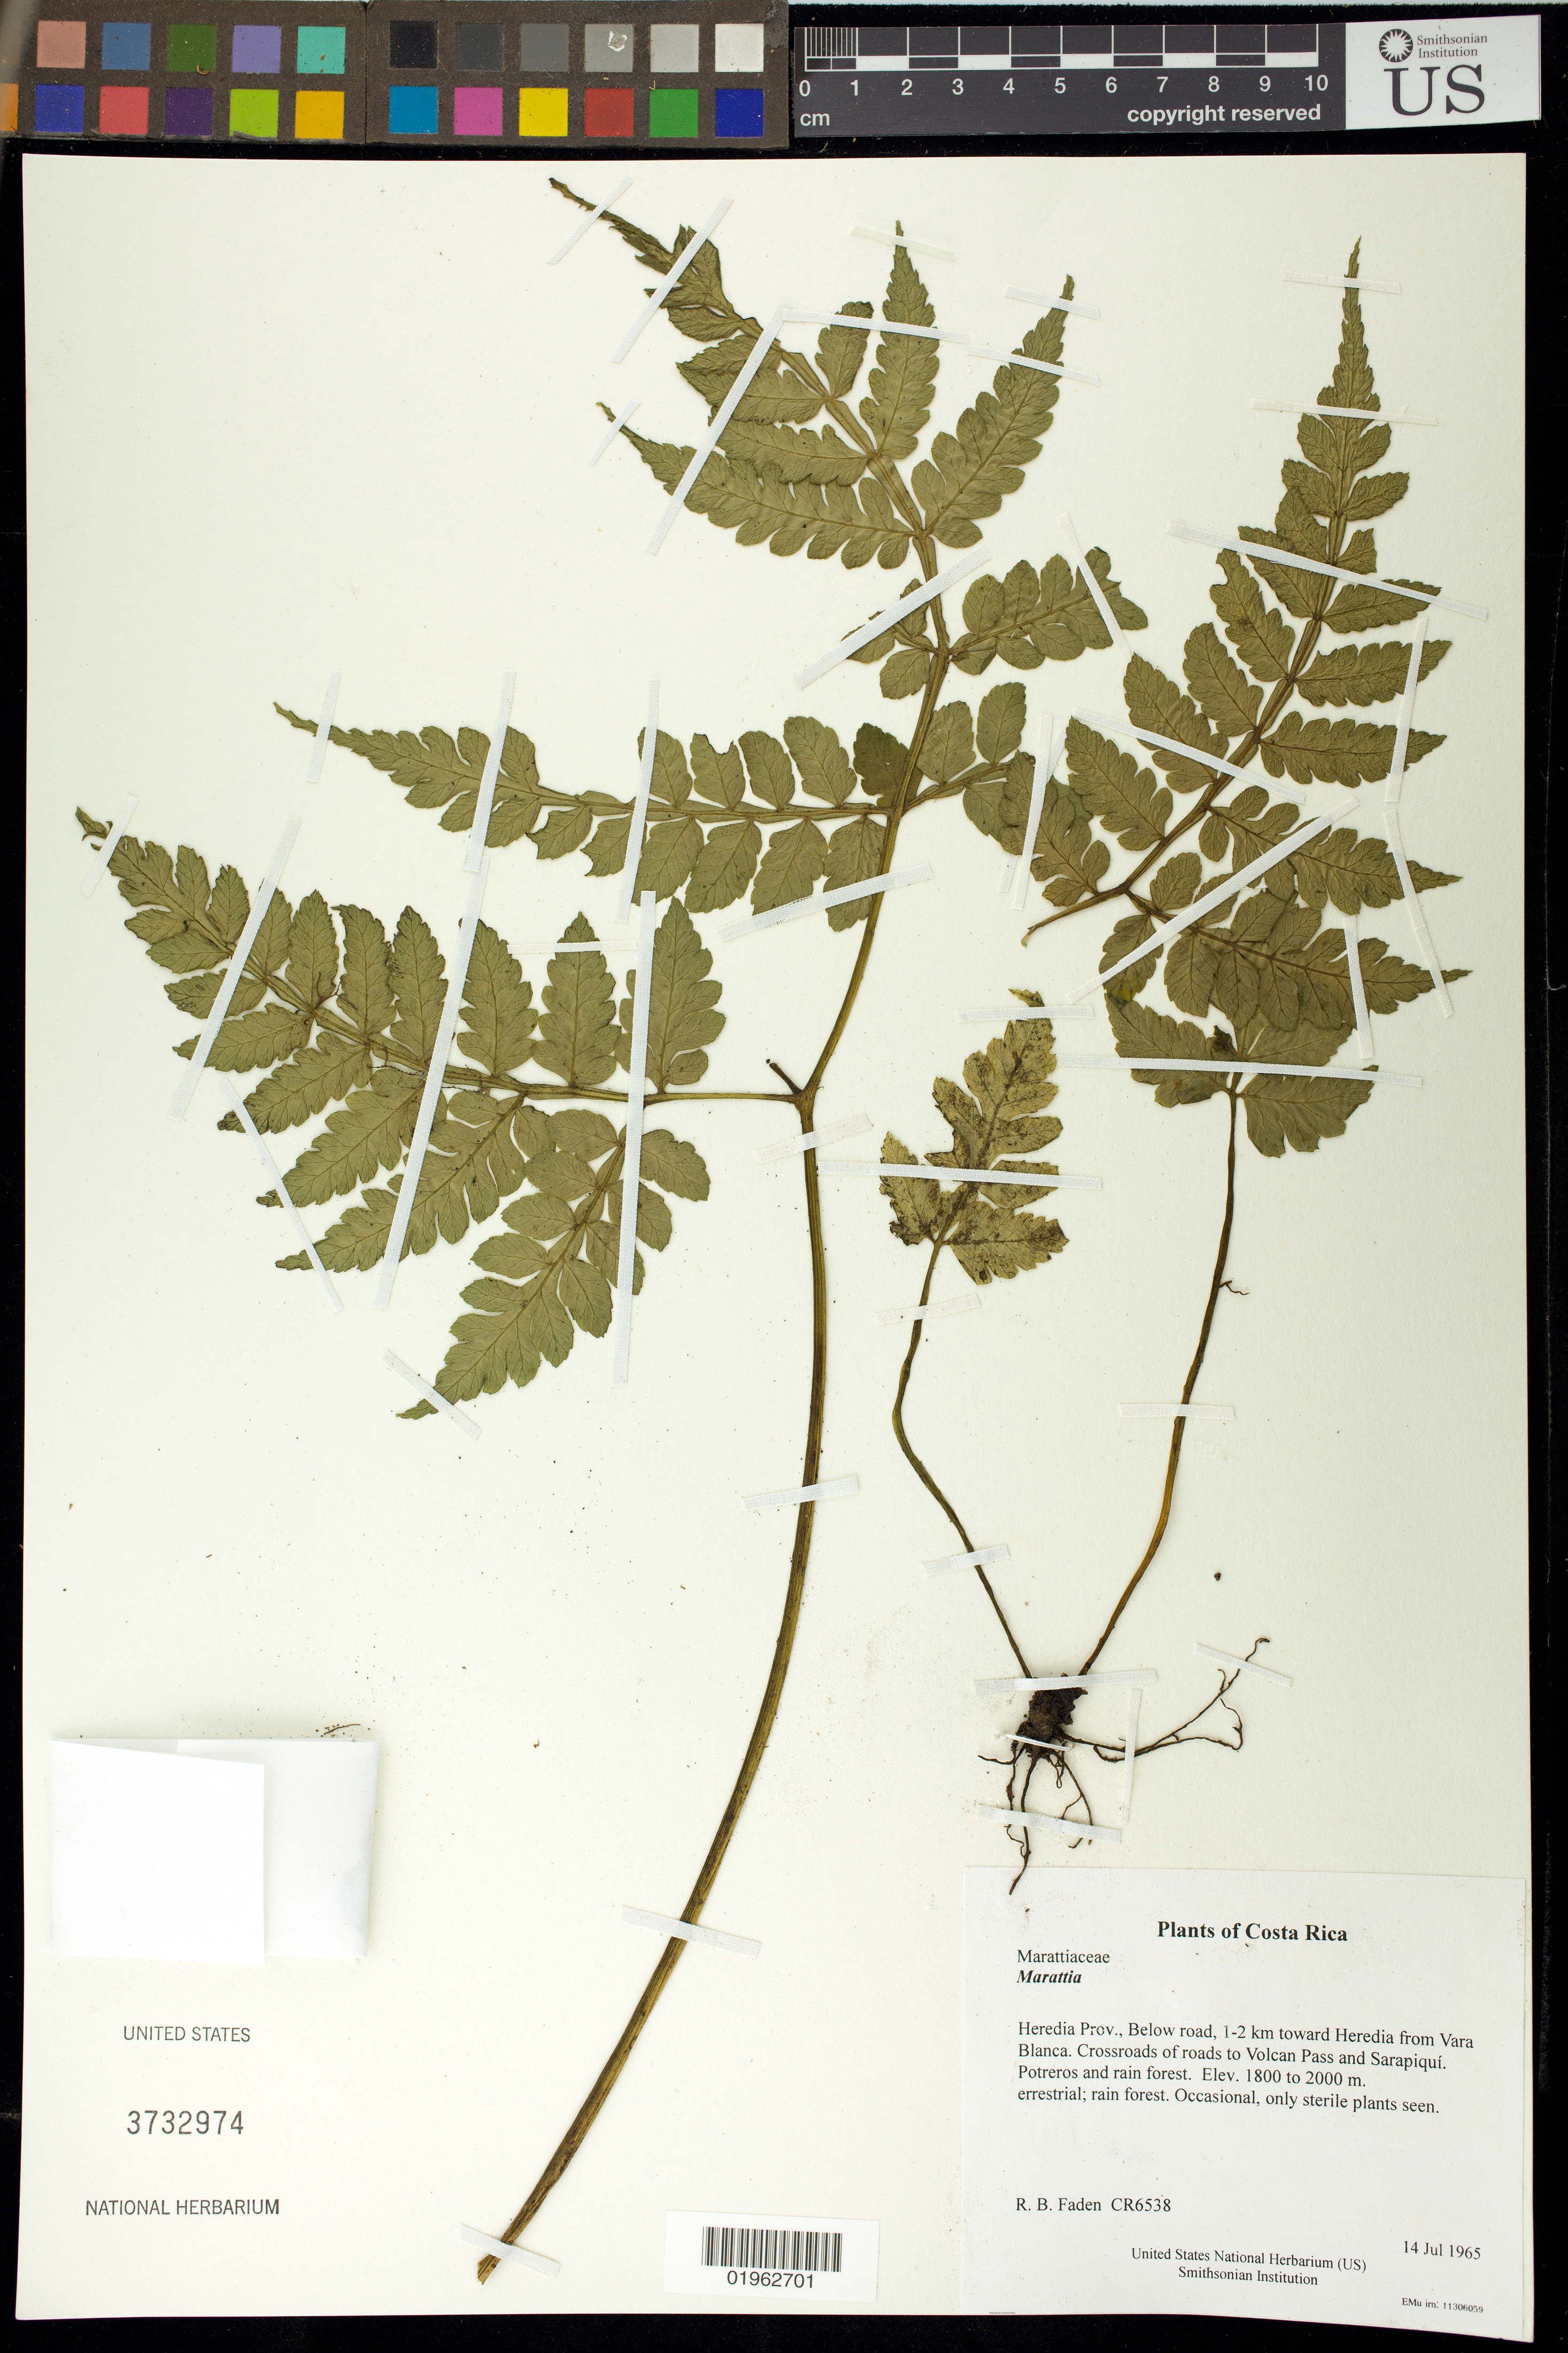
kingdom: Plantae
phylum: Tracheophyta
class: Polypodiopsida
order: Marattiales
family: Marattiaceae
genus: Marattia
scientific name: Marattia sp.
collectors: R. B. Faden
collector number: CR6538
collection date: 1965-07-14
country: Costa Rica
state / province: Heredia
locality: Below road, 1-2 km toward Heredia from Vara Blanca. Crossroads of roads to Volcan Pass and Sarapiquí. Potreros and rain forest.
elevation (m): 1800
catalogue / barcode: US 3732974